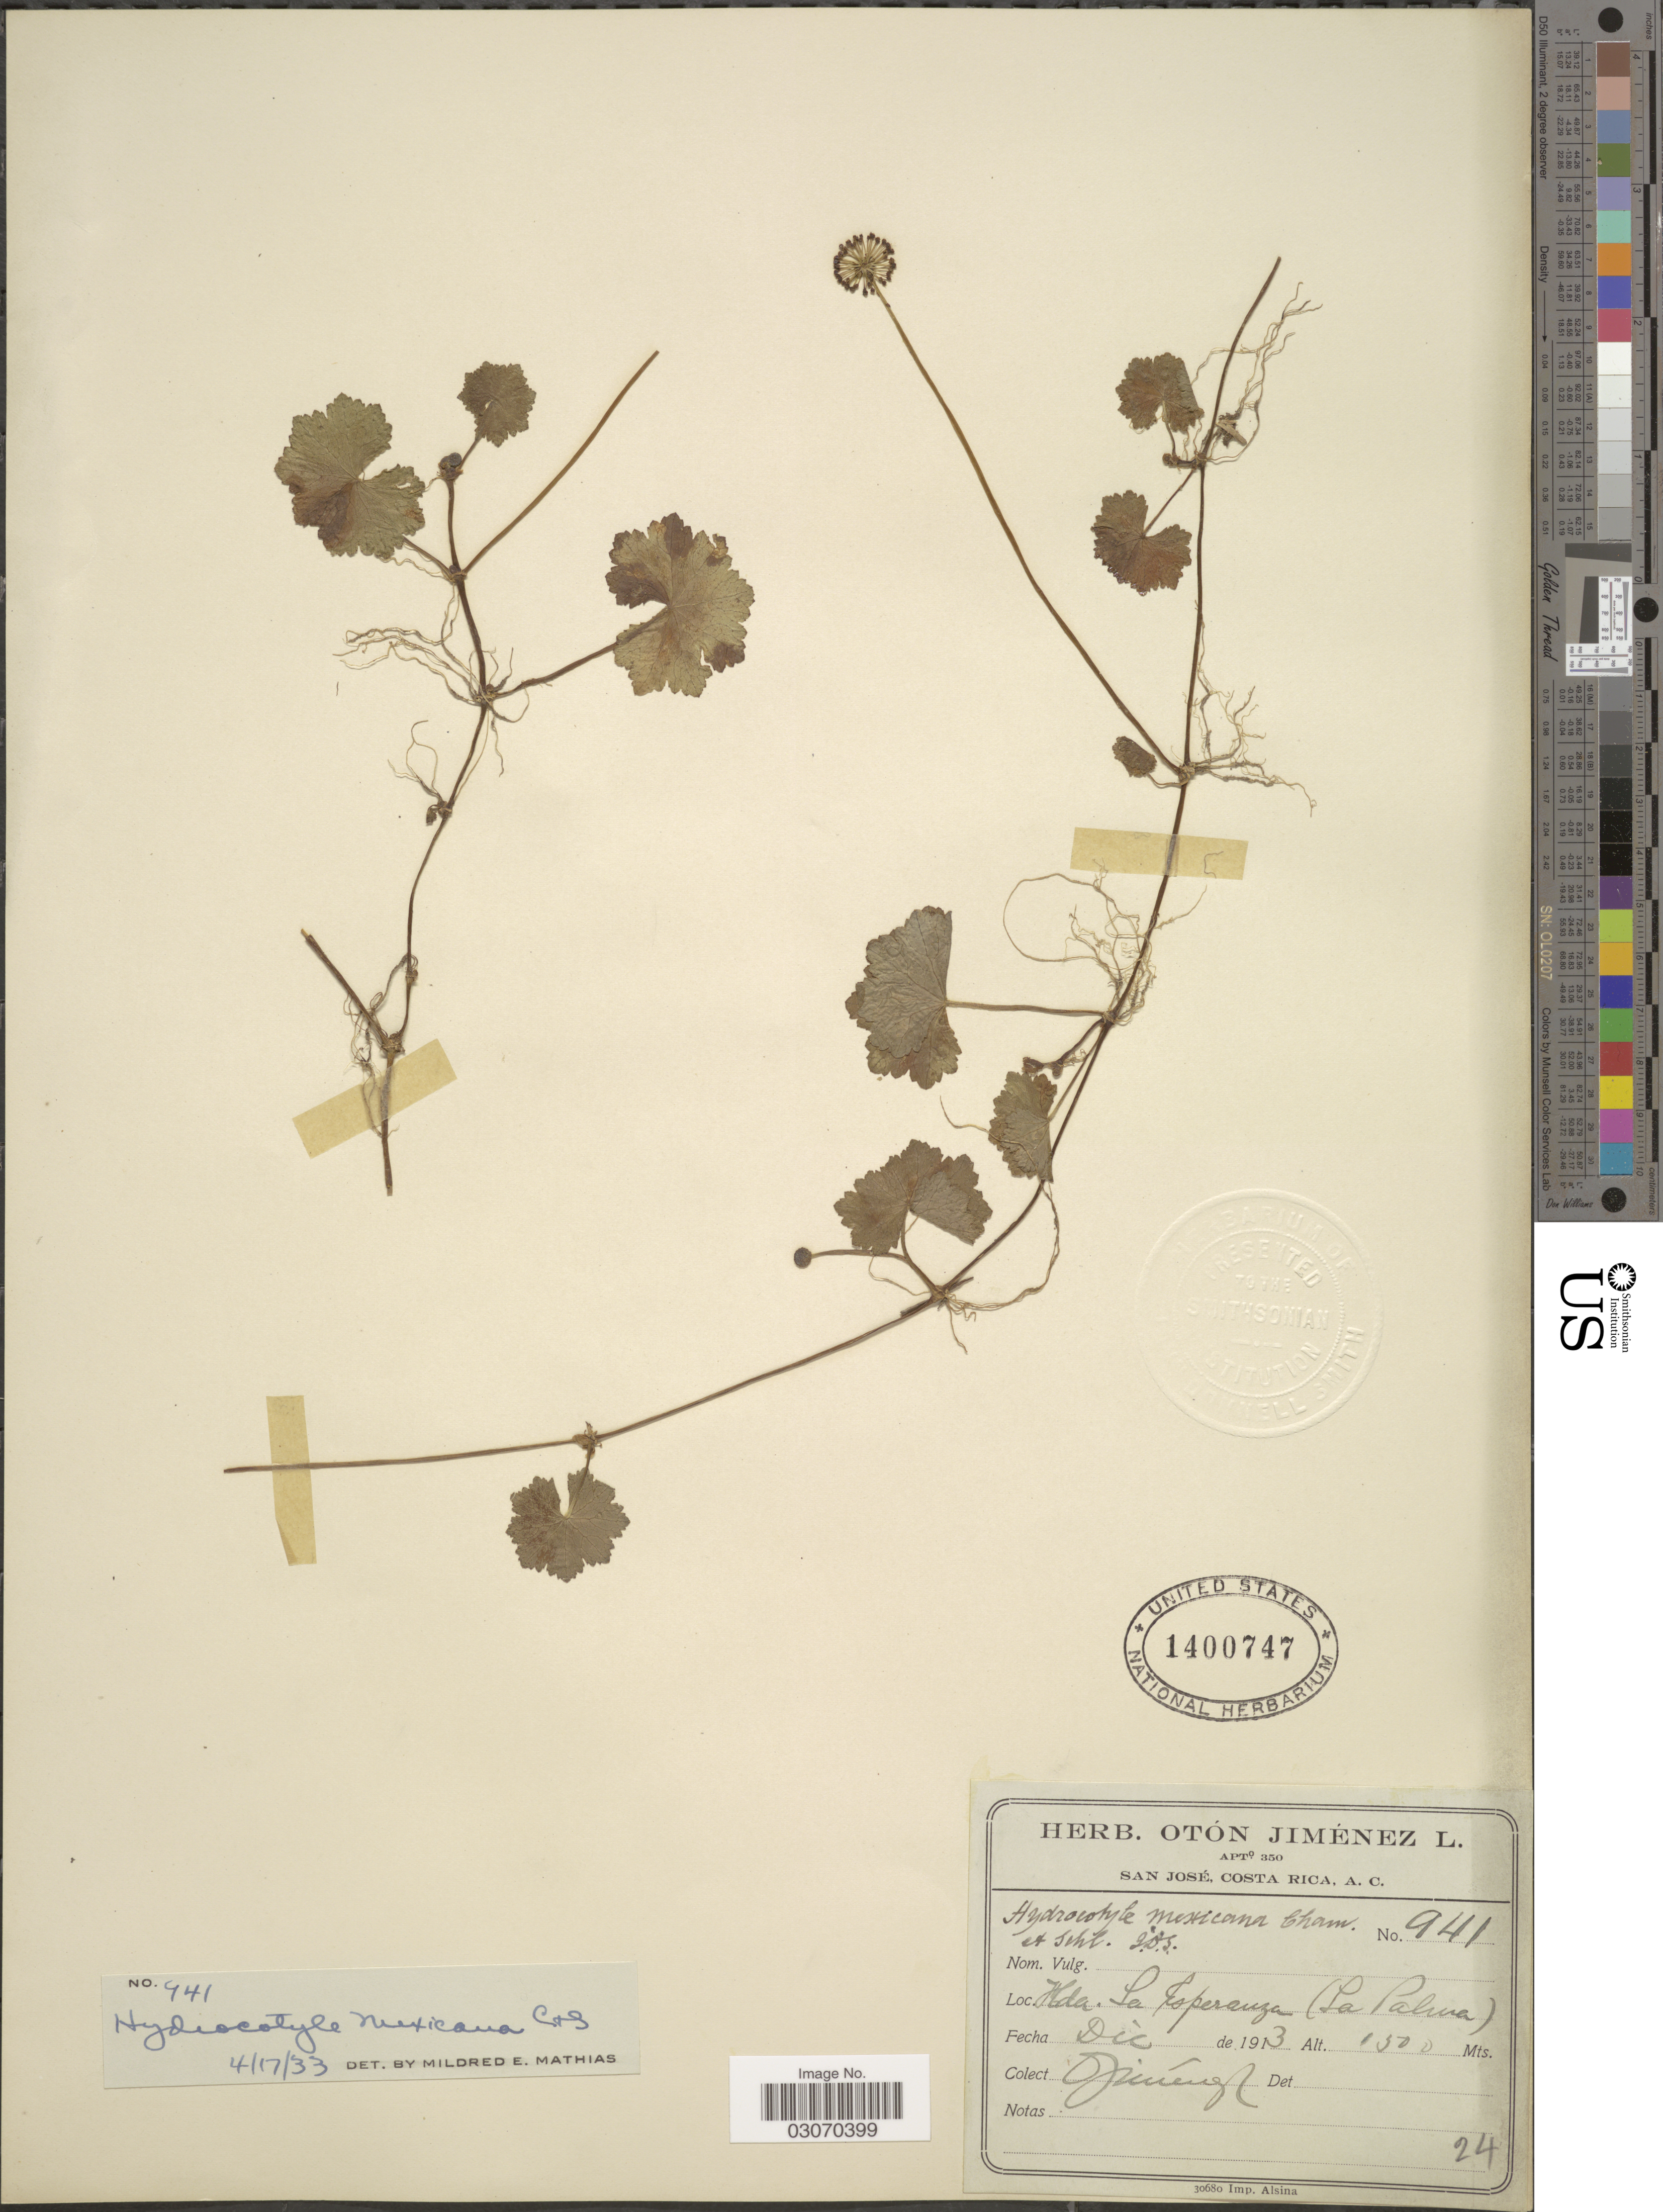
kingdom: Plantae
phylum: Tracheophyta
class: Magnoliopsida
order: Apiales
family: Araliaceae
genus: Hydrocotyle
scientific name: Hydrocotyle mexicana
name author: Schltdl. & Cham.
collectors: O. Jiménez L.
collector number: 941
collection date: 1913-12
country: Costa Rica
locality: Hda. La Esperanza (La Palma).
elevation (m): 1500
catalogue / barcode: US 1400747